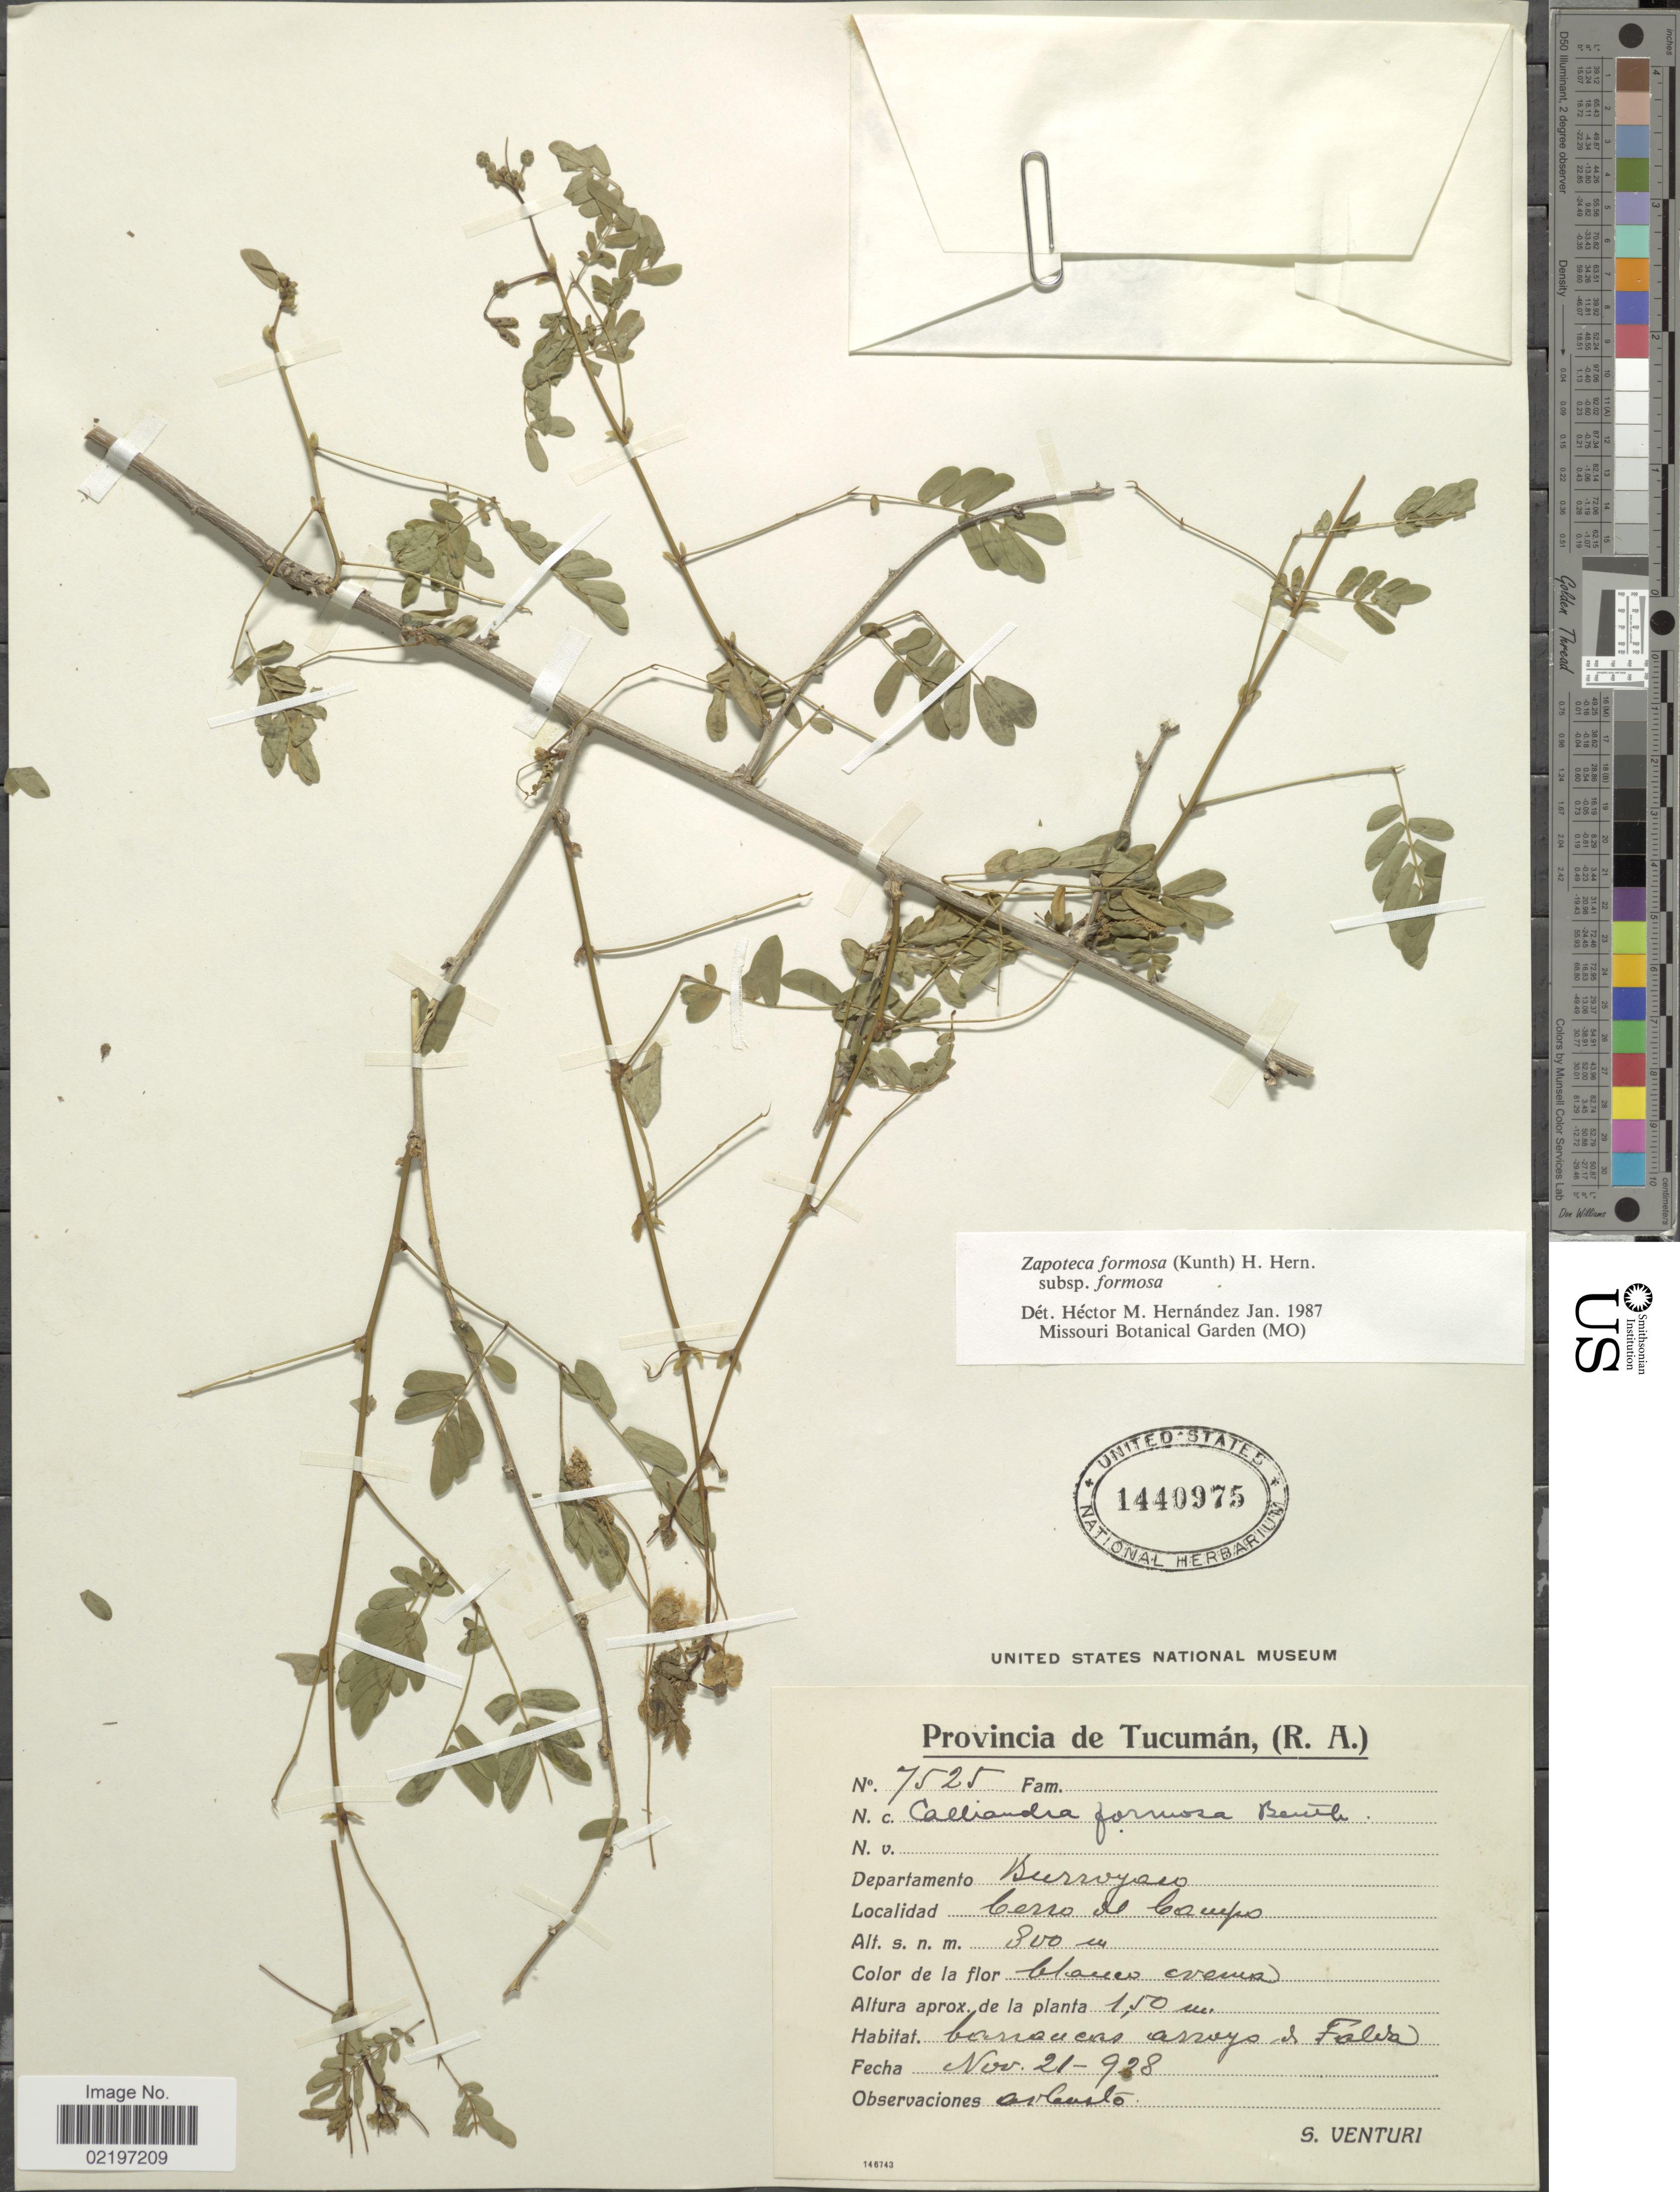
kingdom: Plantae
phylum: Tracheophyta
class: Magnoliopsida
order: Fabales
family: Fabaceae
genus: Zapoteca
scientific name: Zapoteca formosa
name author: (Kunth) H.M. Hern.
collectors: S. Venturi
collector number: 7525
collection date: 1928-11-21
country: Argentina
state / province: Tucuman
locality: Provincia de Tucuman (R.A.), Departamento Burruyacu, Cerro del Campo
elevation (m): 800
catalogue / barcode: US 1440975